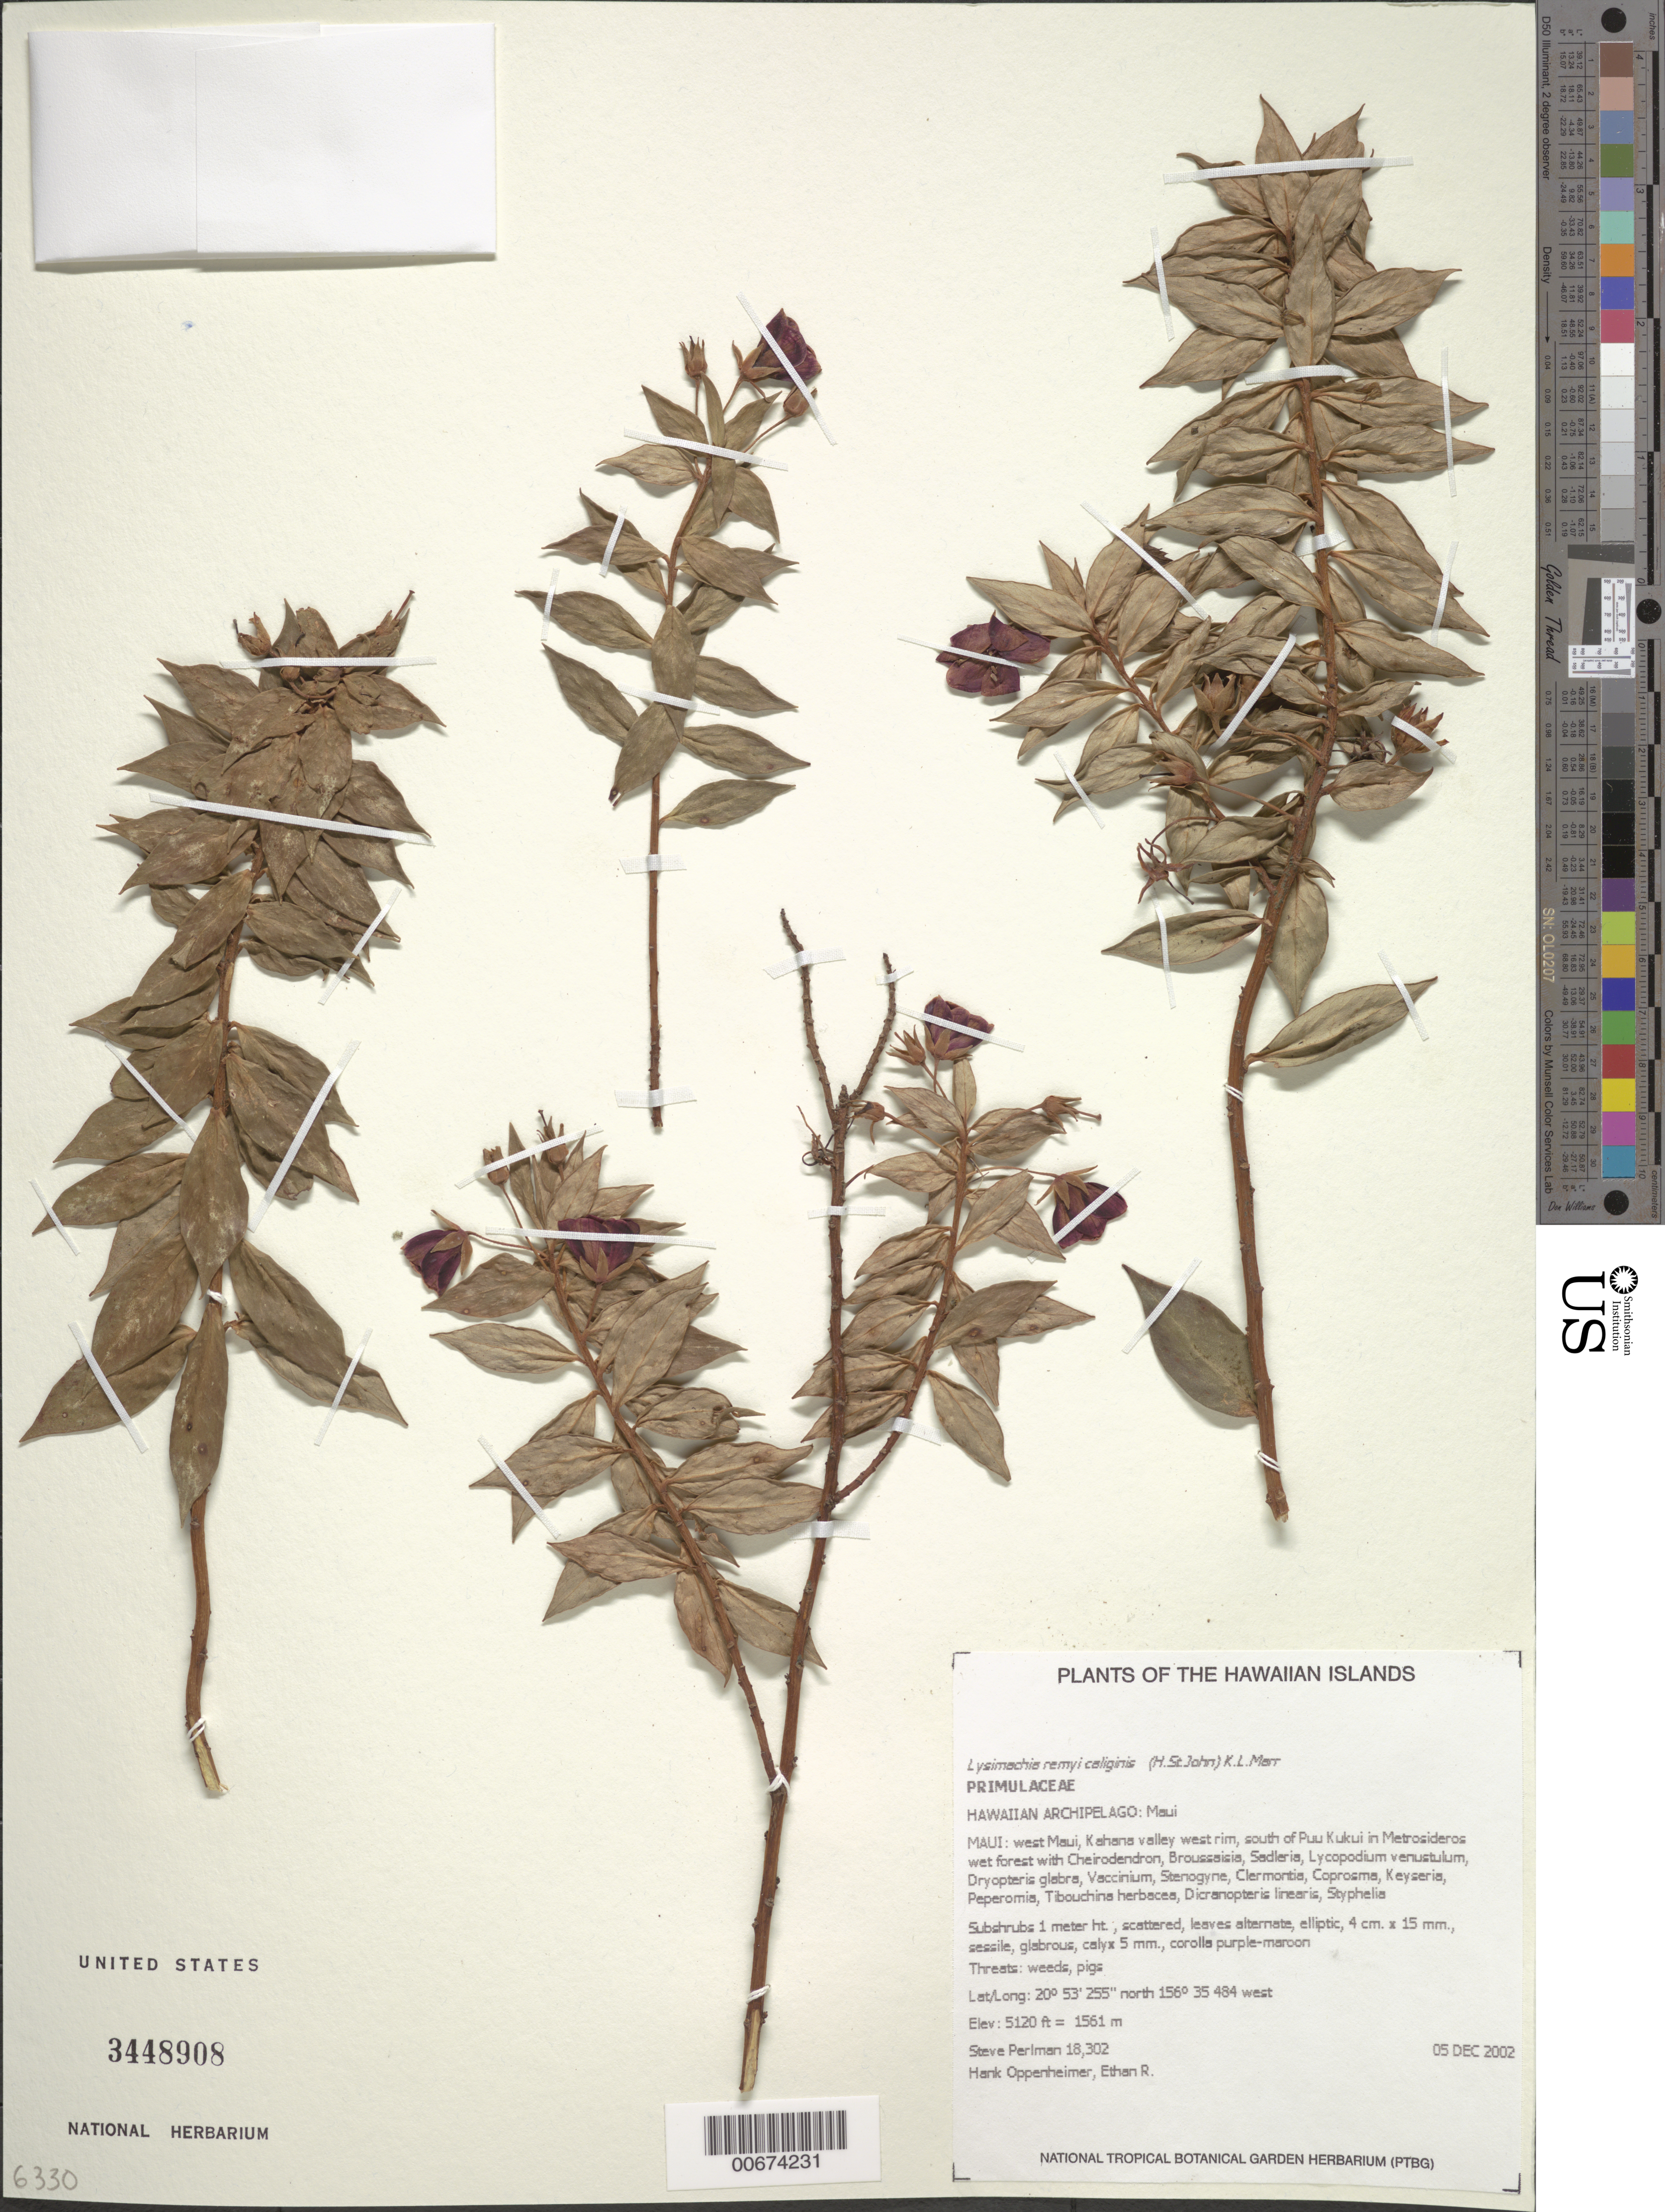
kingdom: Plantae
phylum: Tracheophyta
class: Magnoliopsida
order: Ericales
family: Primulaceae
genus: Lysimachia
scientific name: Lysimachia remyi subsp. caliginis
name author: (H. St. John) K. Marr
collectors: S. P. Perlman, H. Oppenheimer & E. Romanchak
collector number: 18302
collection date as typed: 5 Dec 2002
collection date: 2002-12-05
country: United States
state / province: Hawaii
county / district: Maui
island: Maui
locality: W Maui, Kahana valley west rim, south of Puu Kukui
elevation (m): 1561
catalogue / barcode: US 3448908